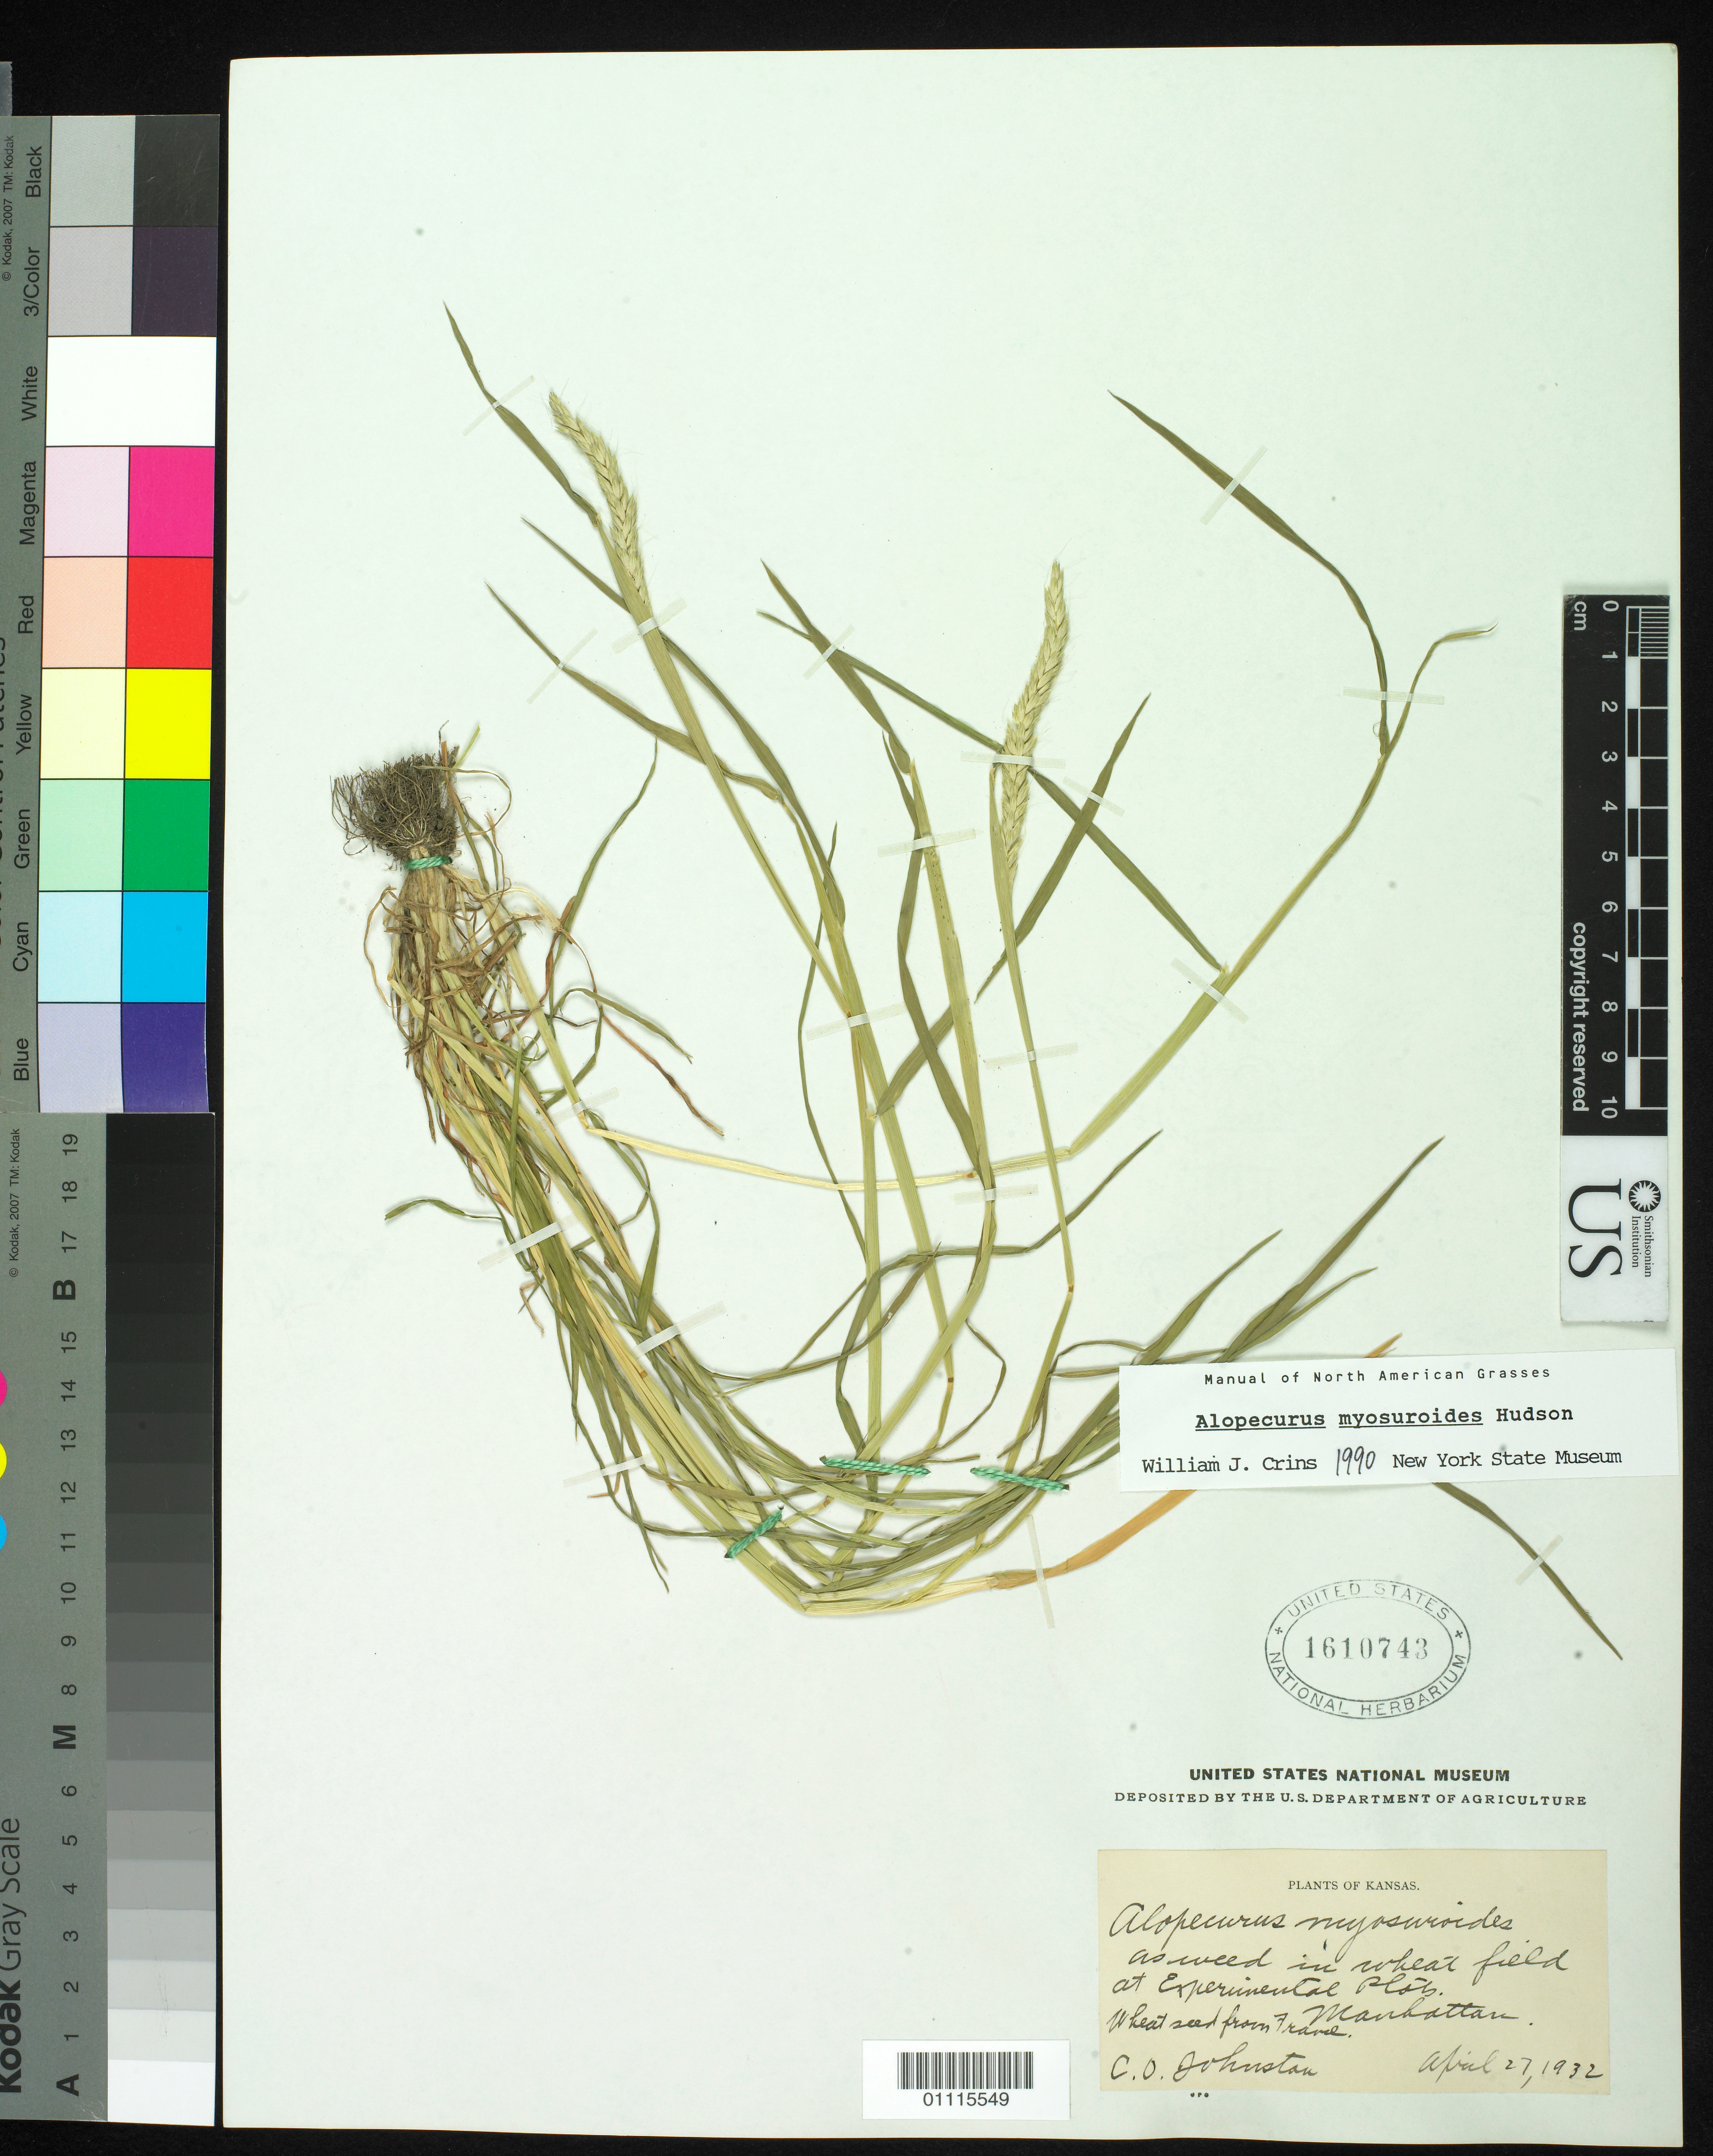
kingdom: Plantae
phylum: Tracheophyta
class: Liliopsida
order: Poales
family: Poaceae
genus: Alopecurus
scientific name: Alopecurus myosuroides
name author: Huds.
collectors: C. Johnston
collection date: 1932-04-27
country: United States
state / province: Kansas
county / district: Pottawatomie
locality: Manhattan.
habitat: as weed in wheat field.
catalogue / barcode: US 1610743